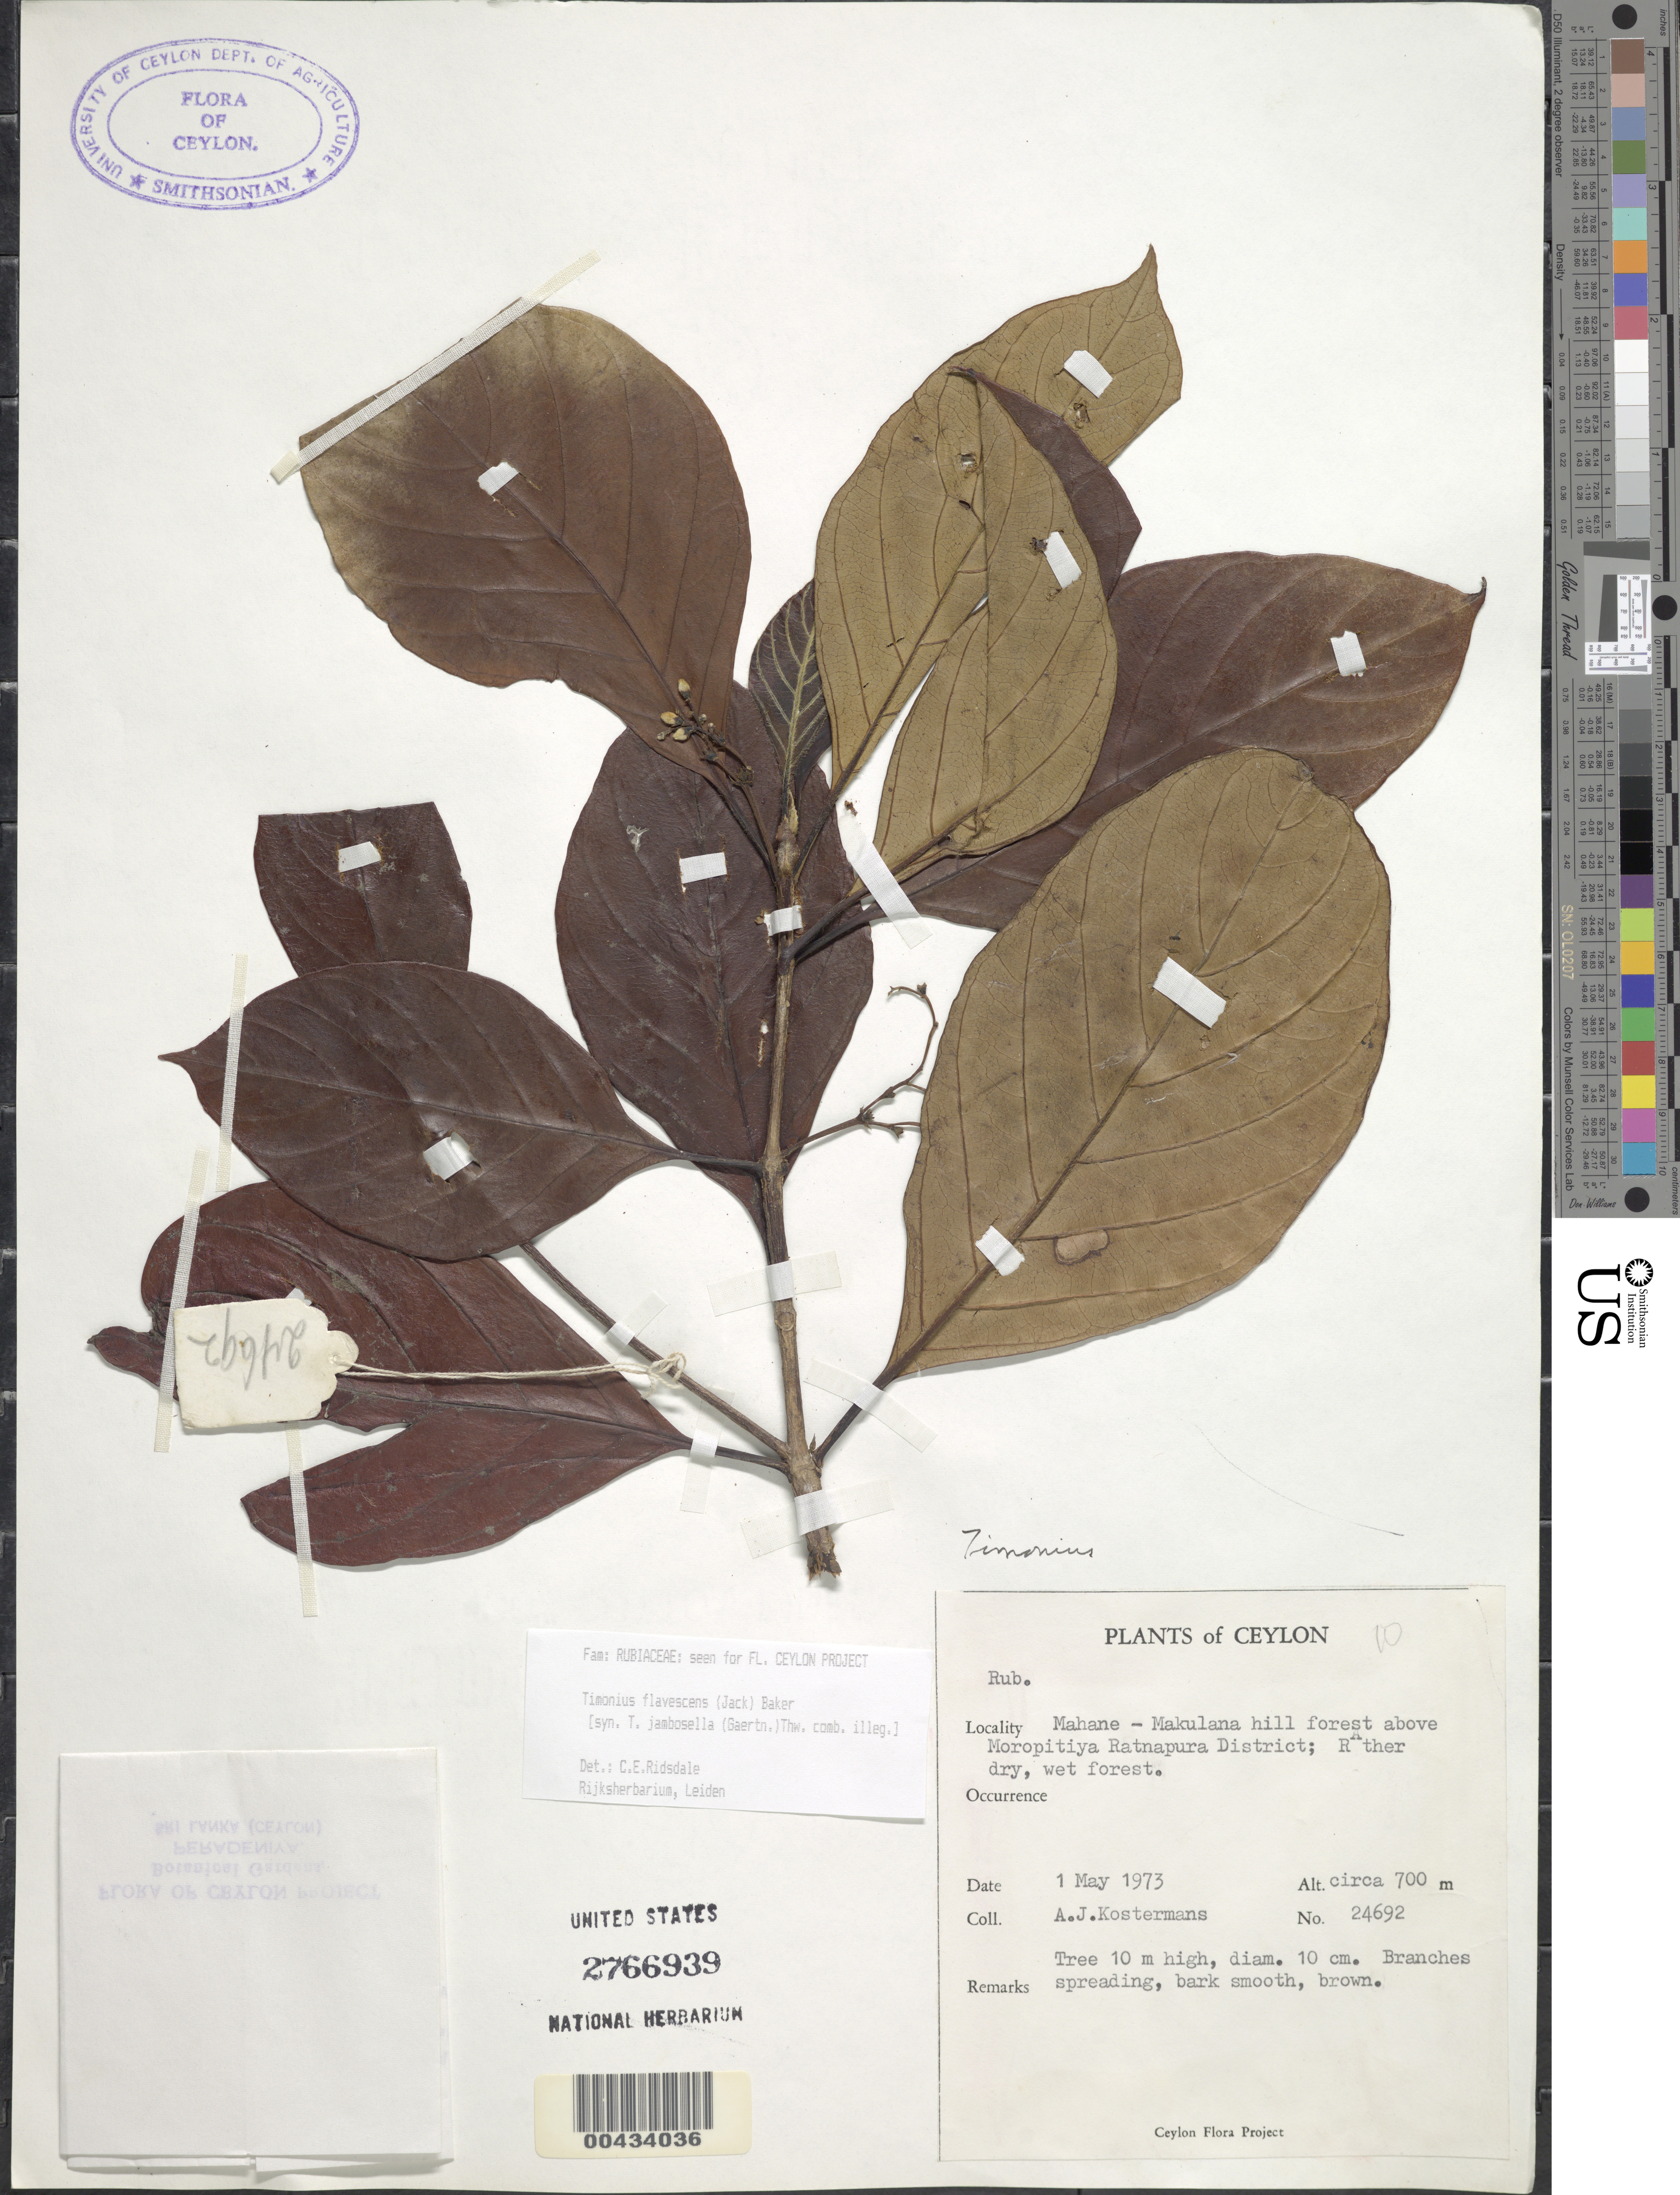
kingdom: Plantae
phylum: Tracheophyta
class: Magnoliopsida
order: Gentianales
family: Rubiaceae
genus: Timonius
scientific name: Timonius flavescens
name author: (Jack) Baker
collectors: A. J. G. Kostermans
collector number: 24692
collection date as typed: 01 May 1973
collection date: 1973-05-01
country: Sri Lanka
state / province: Sabaragamuwa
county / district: Ratnapura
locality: Mahane-Makulana hill forest above Moropitiya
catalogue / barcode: US 2766939